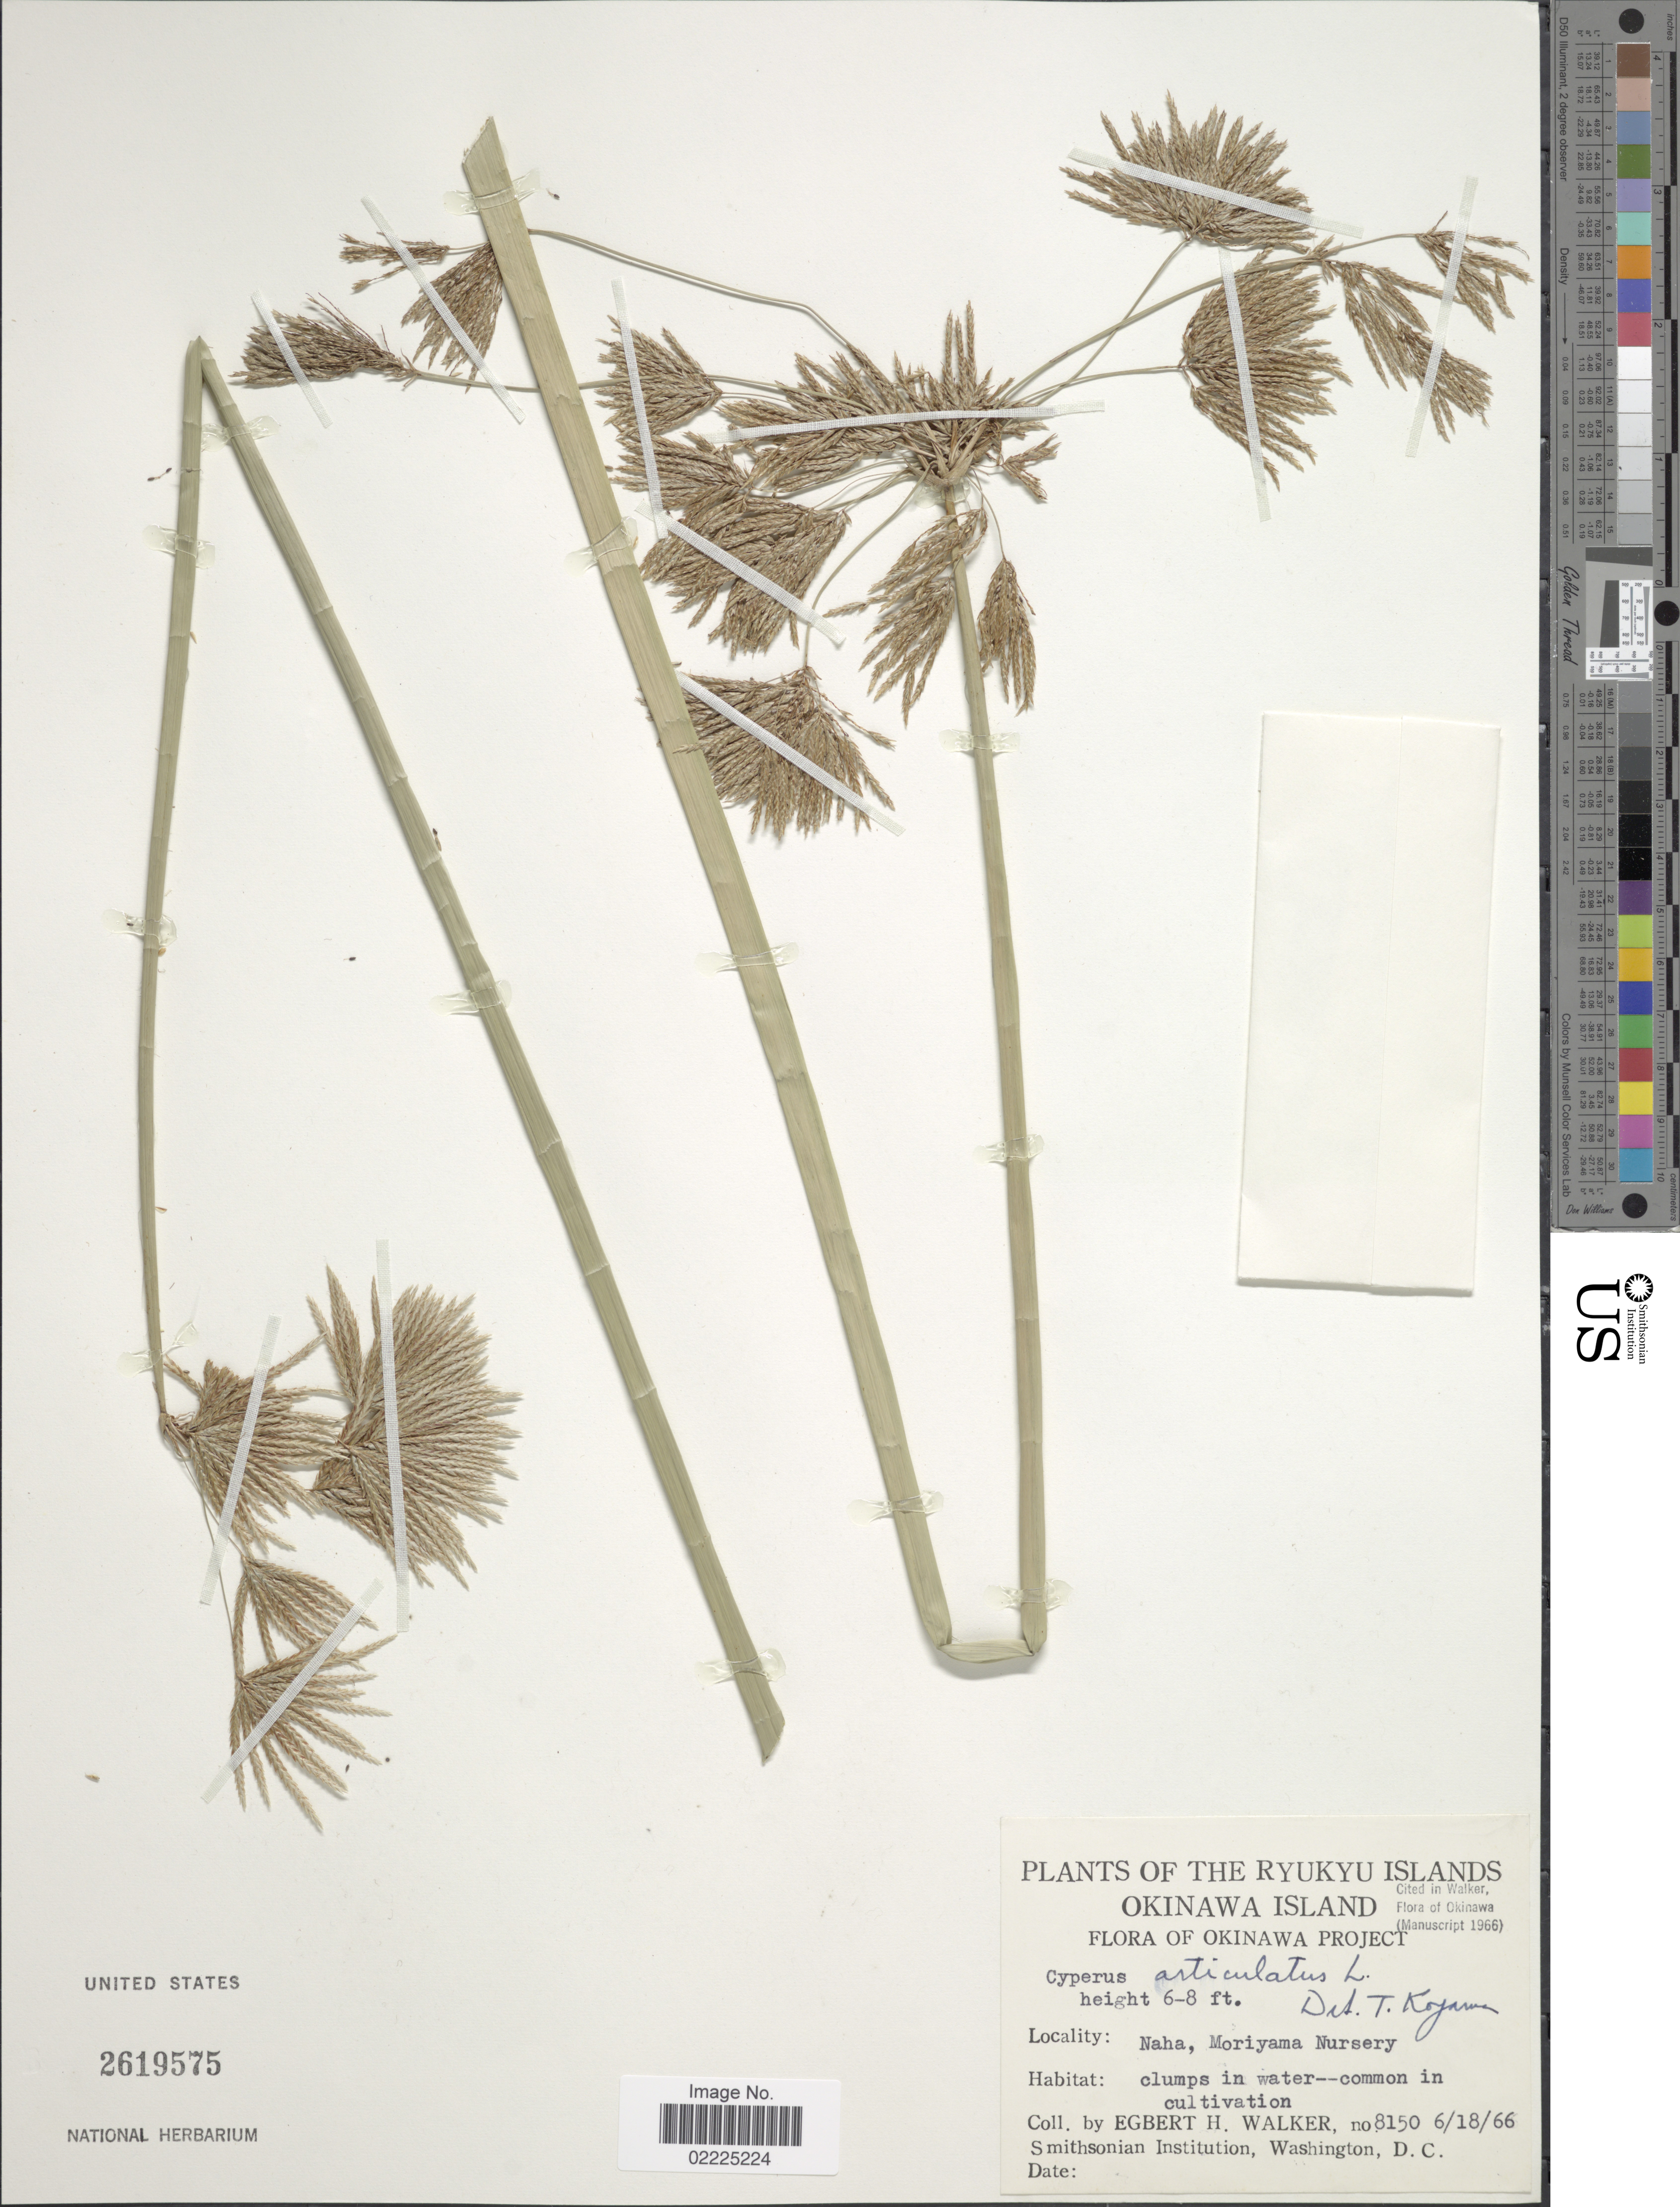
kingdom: Plantae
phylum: Tracheophyta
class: Liliopsida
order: Poales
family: Cyperaceae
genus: Cyperus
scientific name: Cyperus articulatus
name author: L.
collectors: E. H. Walker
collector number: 8150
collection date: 1966-06-18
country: Japan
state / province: Okinawa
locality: The Ryukyu Islands, Okinawa Island, Naha, Moriyama Nursery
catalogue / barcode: US 2619575